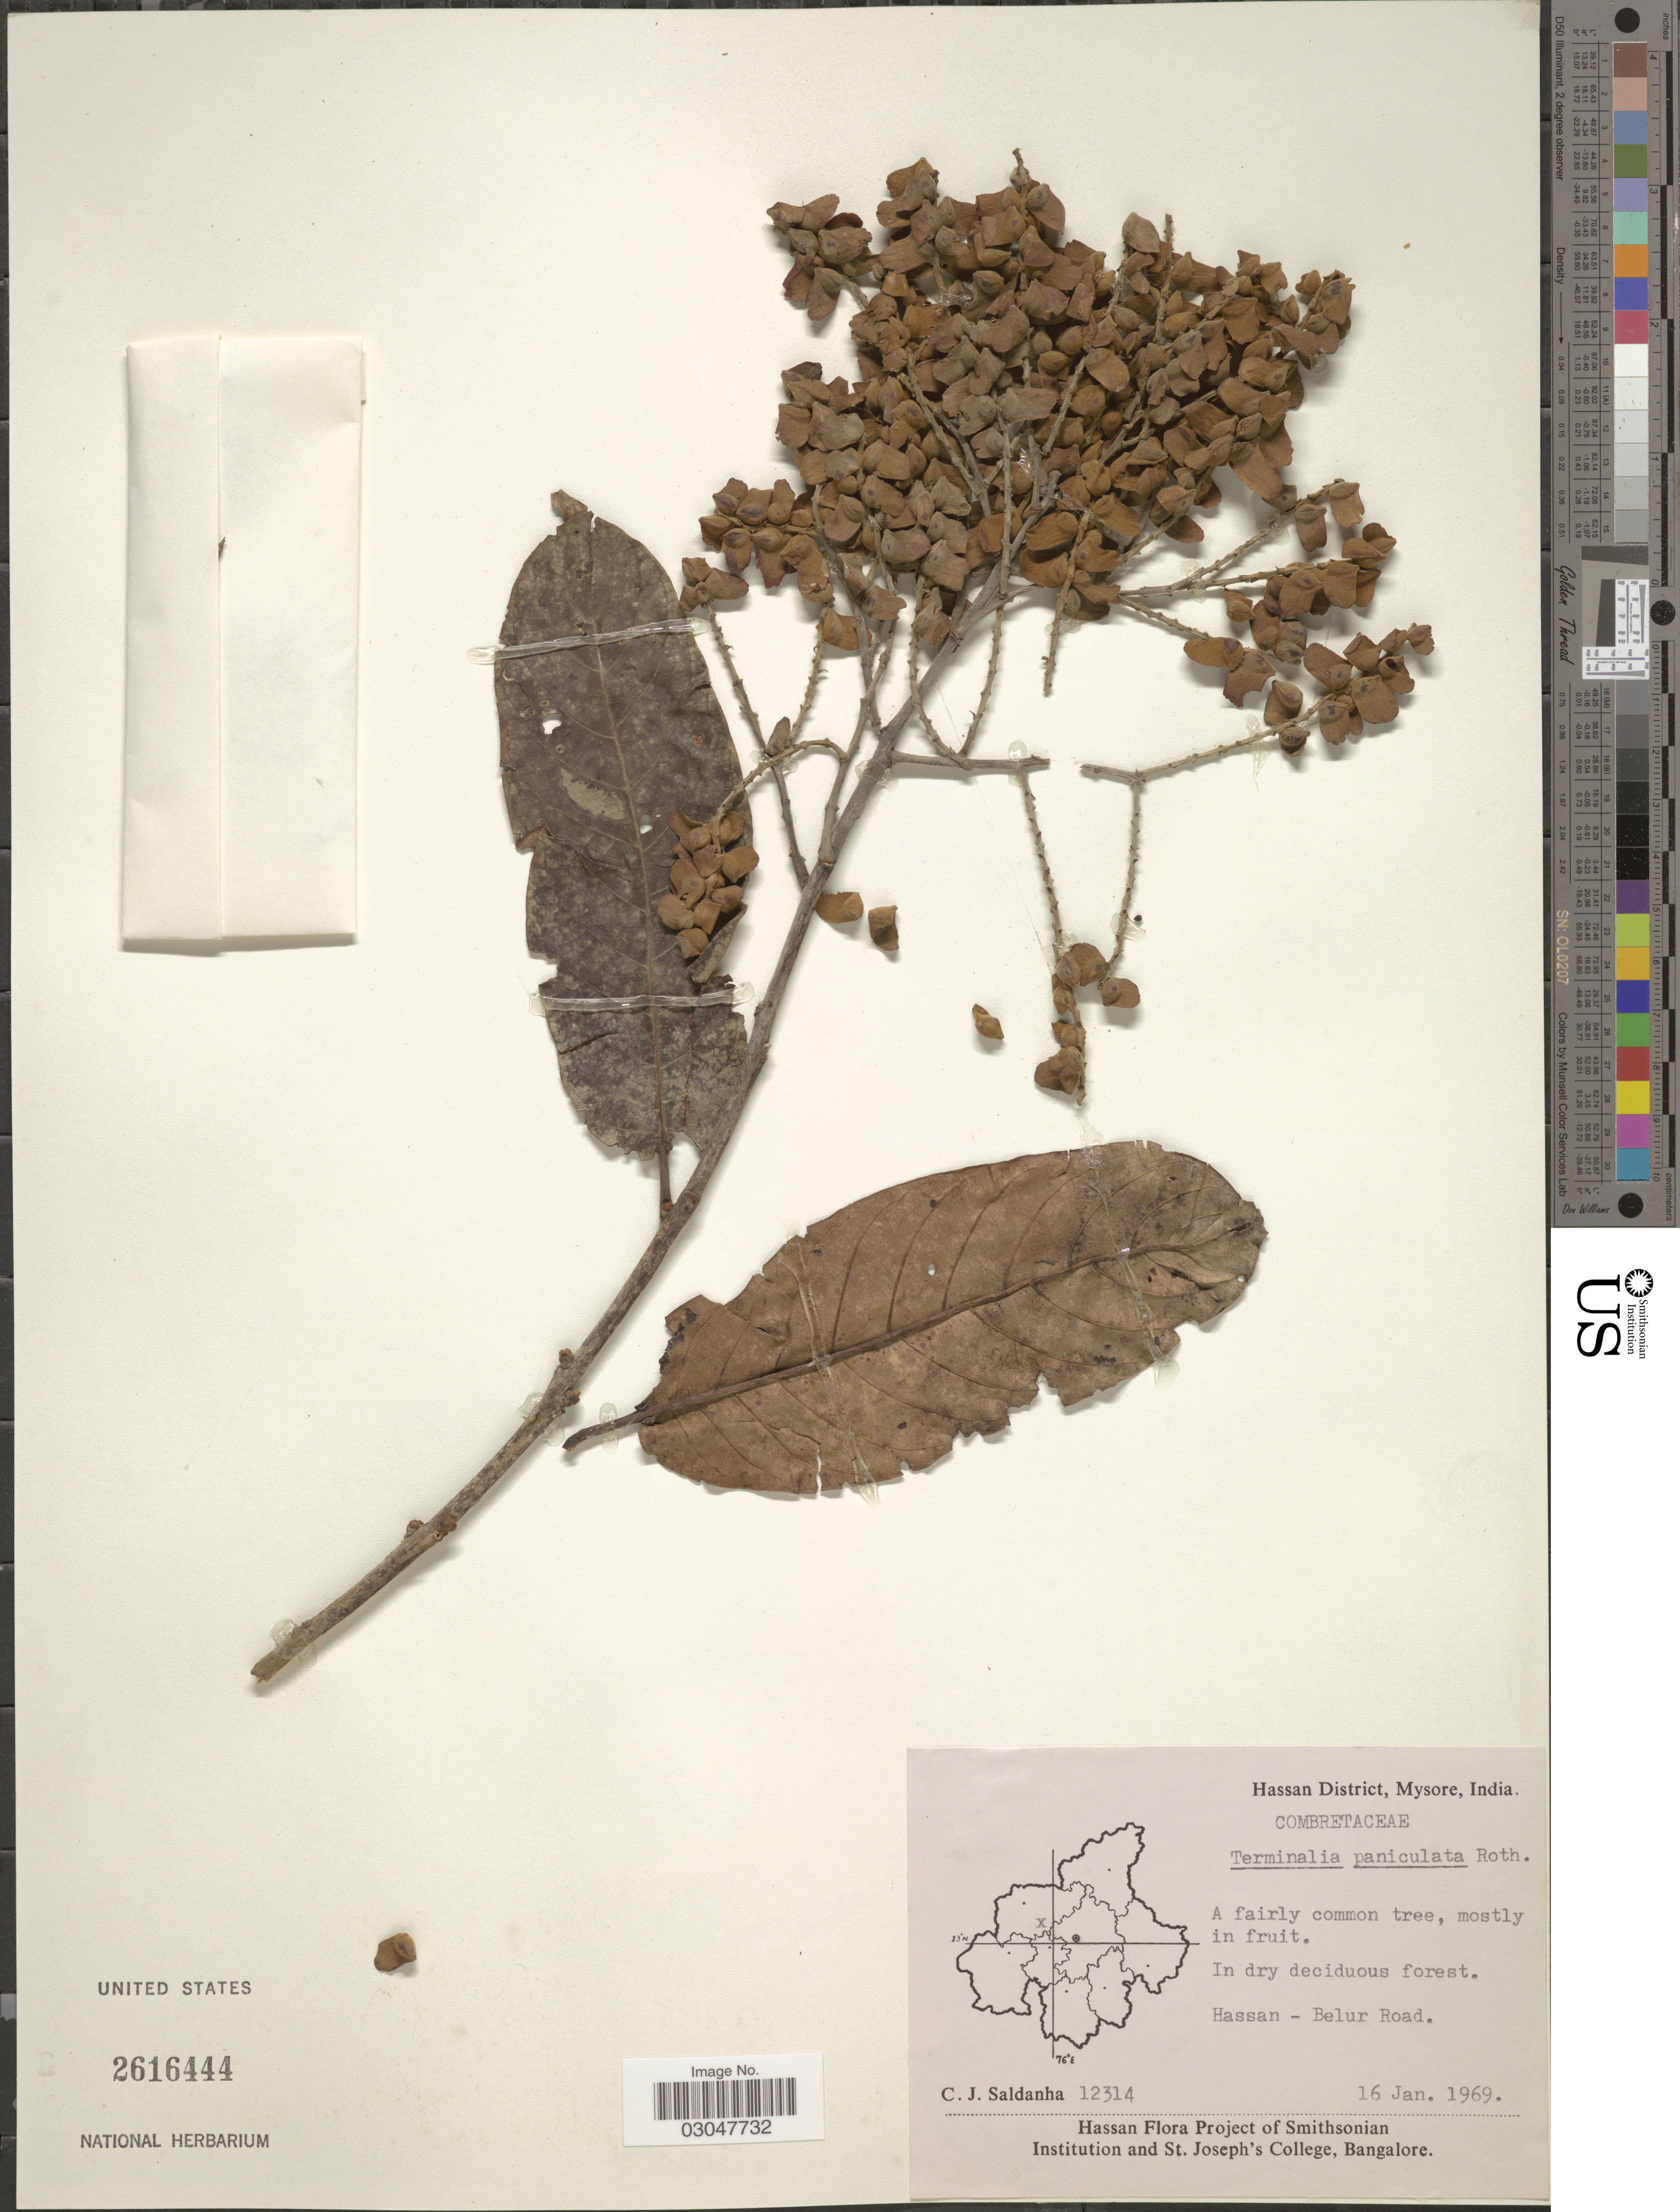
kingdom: Plantae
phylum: Tracheophyta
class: Magnoliopsida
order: Myrtales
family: Combretaceae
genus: Terminalia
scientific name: Terminalia paniculata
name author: Roth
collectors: C. J. Saldanha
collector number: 12314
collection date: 1969-01-16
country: India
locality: Hassan District, Mysore. Hassan - Belur Road.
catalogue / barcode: US 2616444